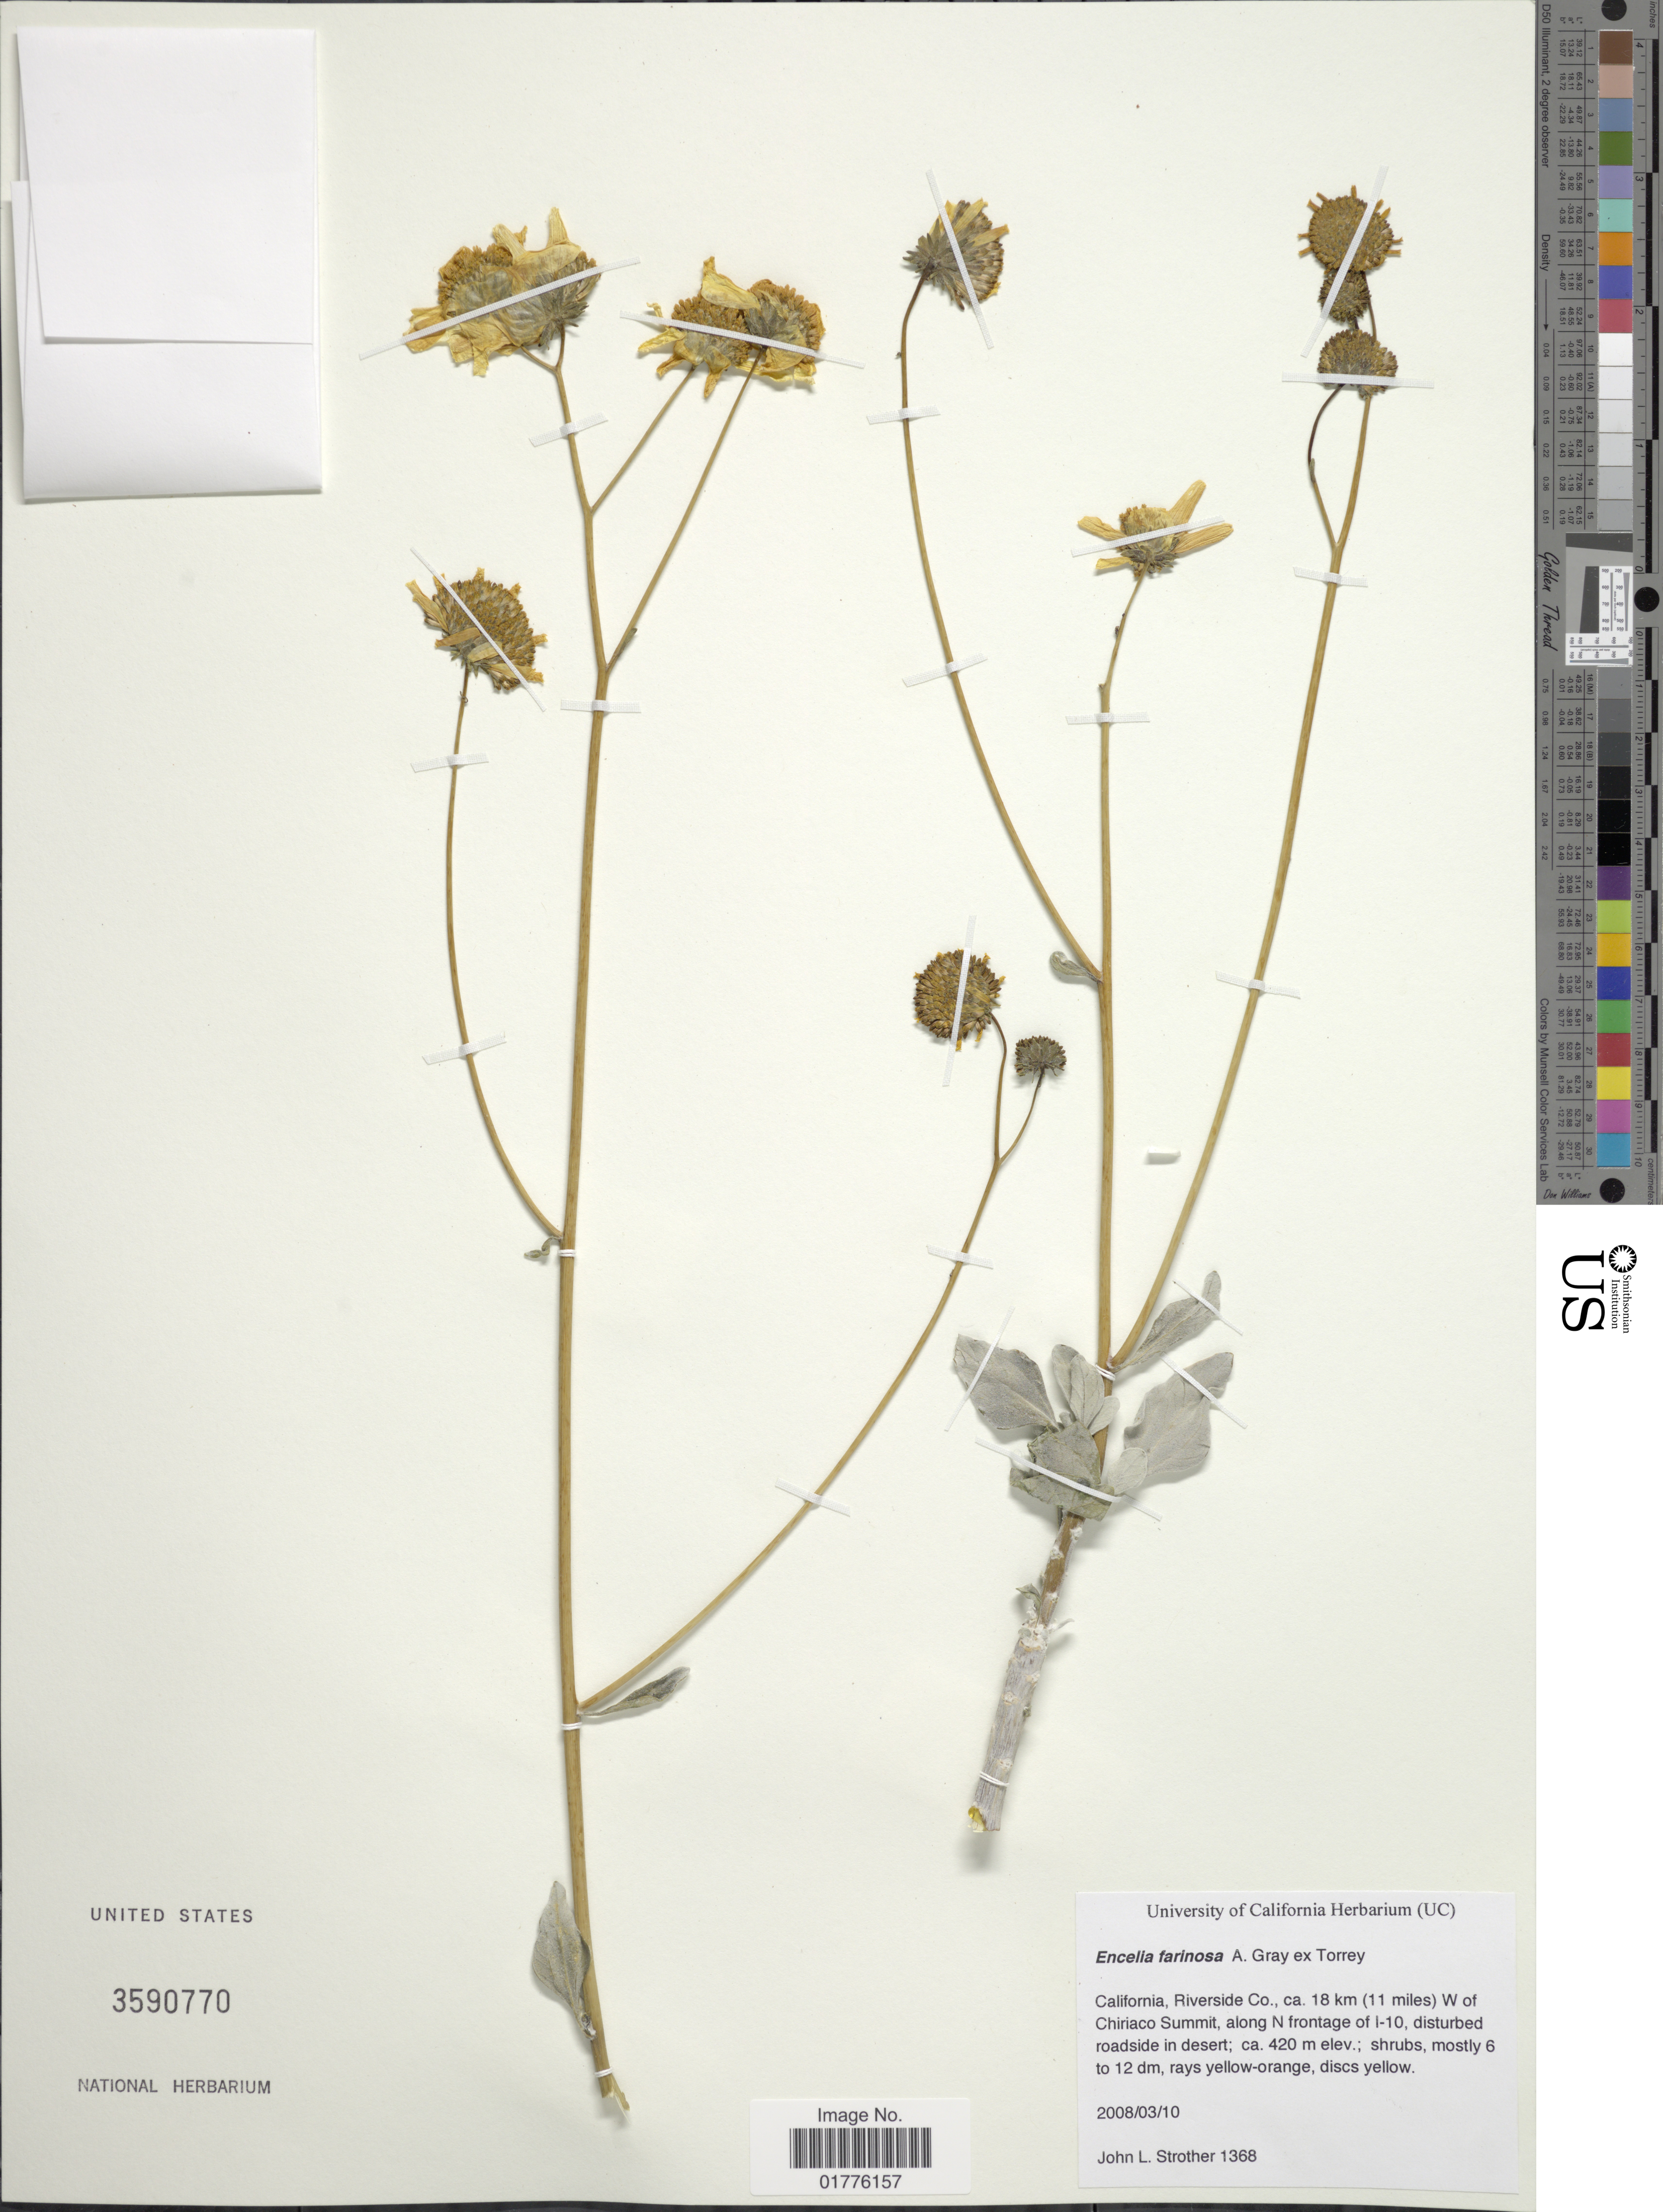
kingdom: Plantae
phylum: Tracheophyta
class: Magnoliopsida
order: Asterales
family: Asteraceae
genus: Encelia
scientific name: Encelia farinosa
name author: A. Gray ex Torr. in Emory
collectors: J. L. Strother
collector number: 1368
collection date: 2008-03-10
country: United States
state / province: California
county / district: Riverside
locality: California, Riverside Co., ca. 18 km (11 miles0 W of Chiriaco Summit, along N frontage of 1-10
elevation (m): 420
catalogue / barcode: US 3590770